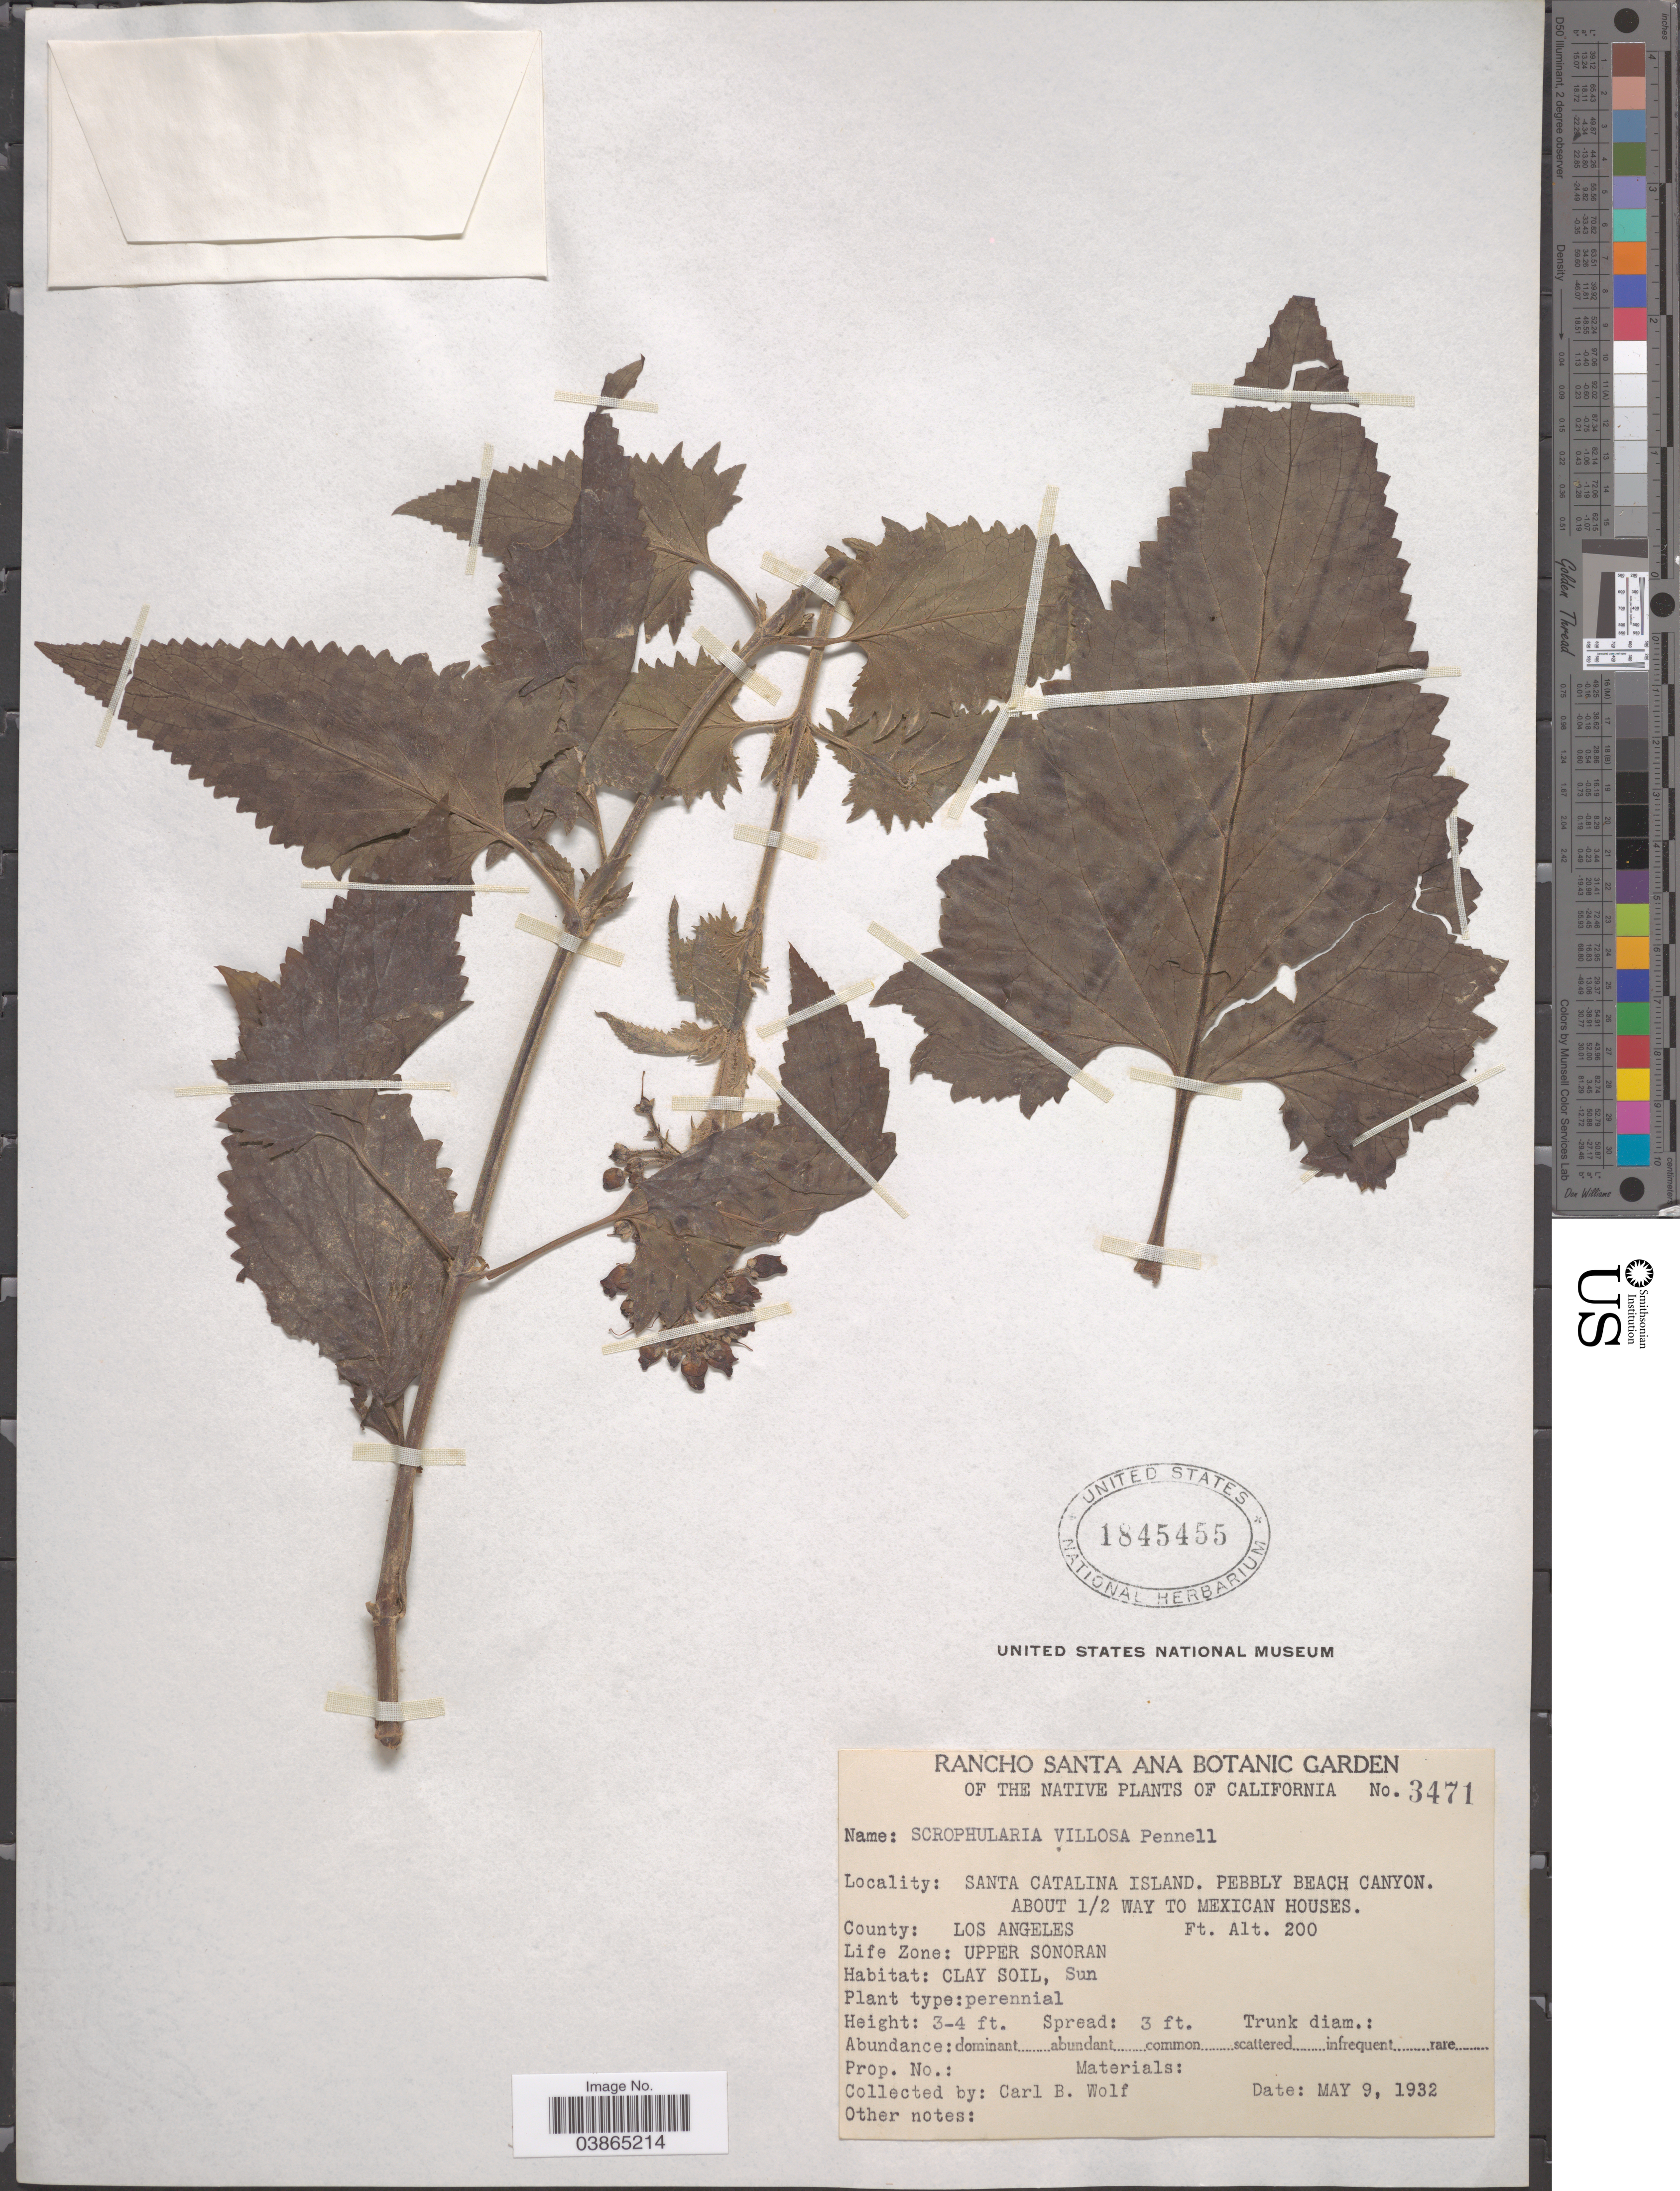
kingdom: Plantae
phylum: Tracheophyta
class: Magnoliopsida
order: Lamiales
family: Scrophulariaceae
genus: Scrophularia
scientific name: Scrophularia villosa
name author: Pennell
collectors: C. B. Wolf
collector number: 3471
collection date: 1932-05-09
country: United States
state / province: California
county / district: Los Angeles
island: Santa Catalina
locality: Santa Catalina Island. Pebbly Beach Canyon. About ½ way to Mexican Houses. County: Los Angeles. Life Zone: Upper Sonoran.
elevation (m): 61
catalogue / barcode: US 1845455